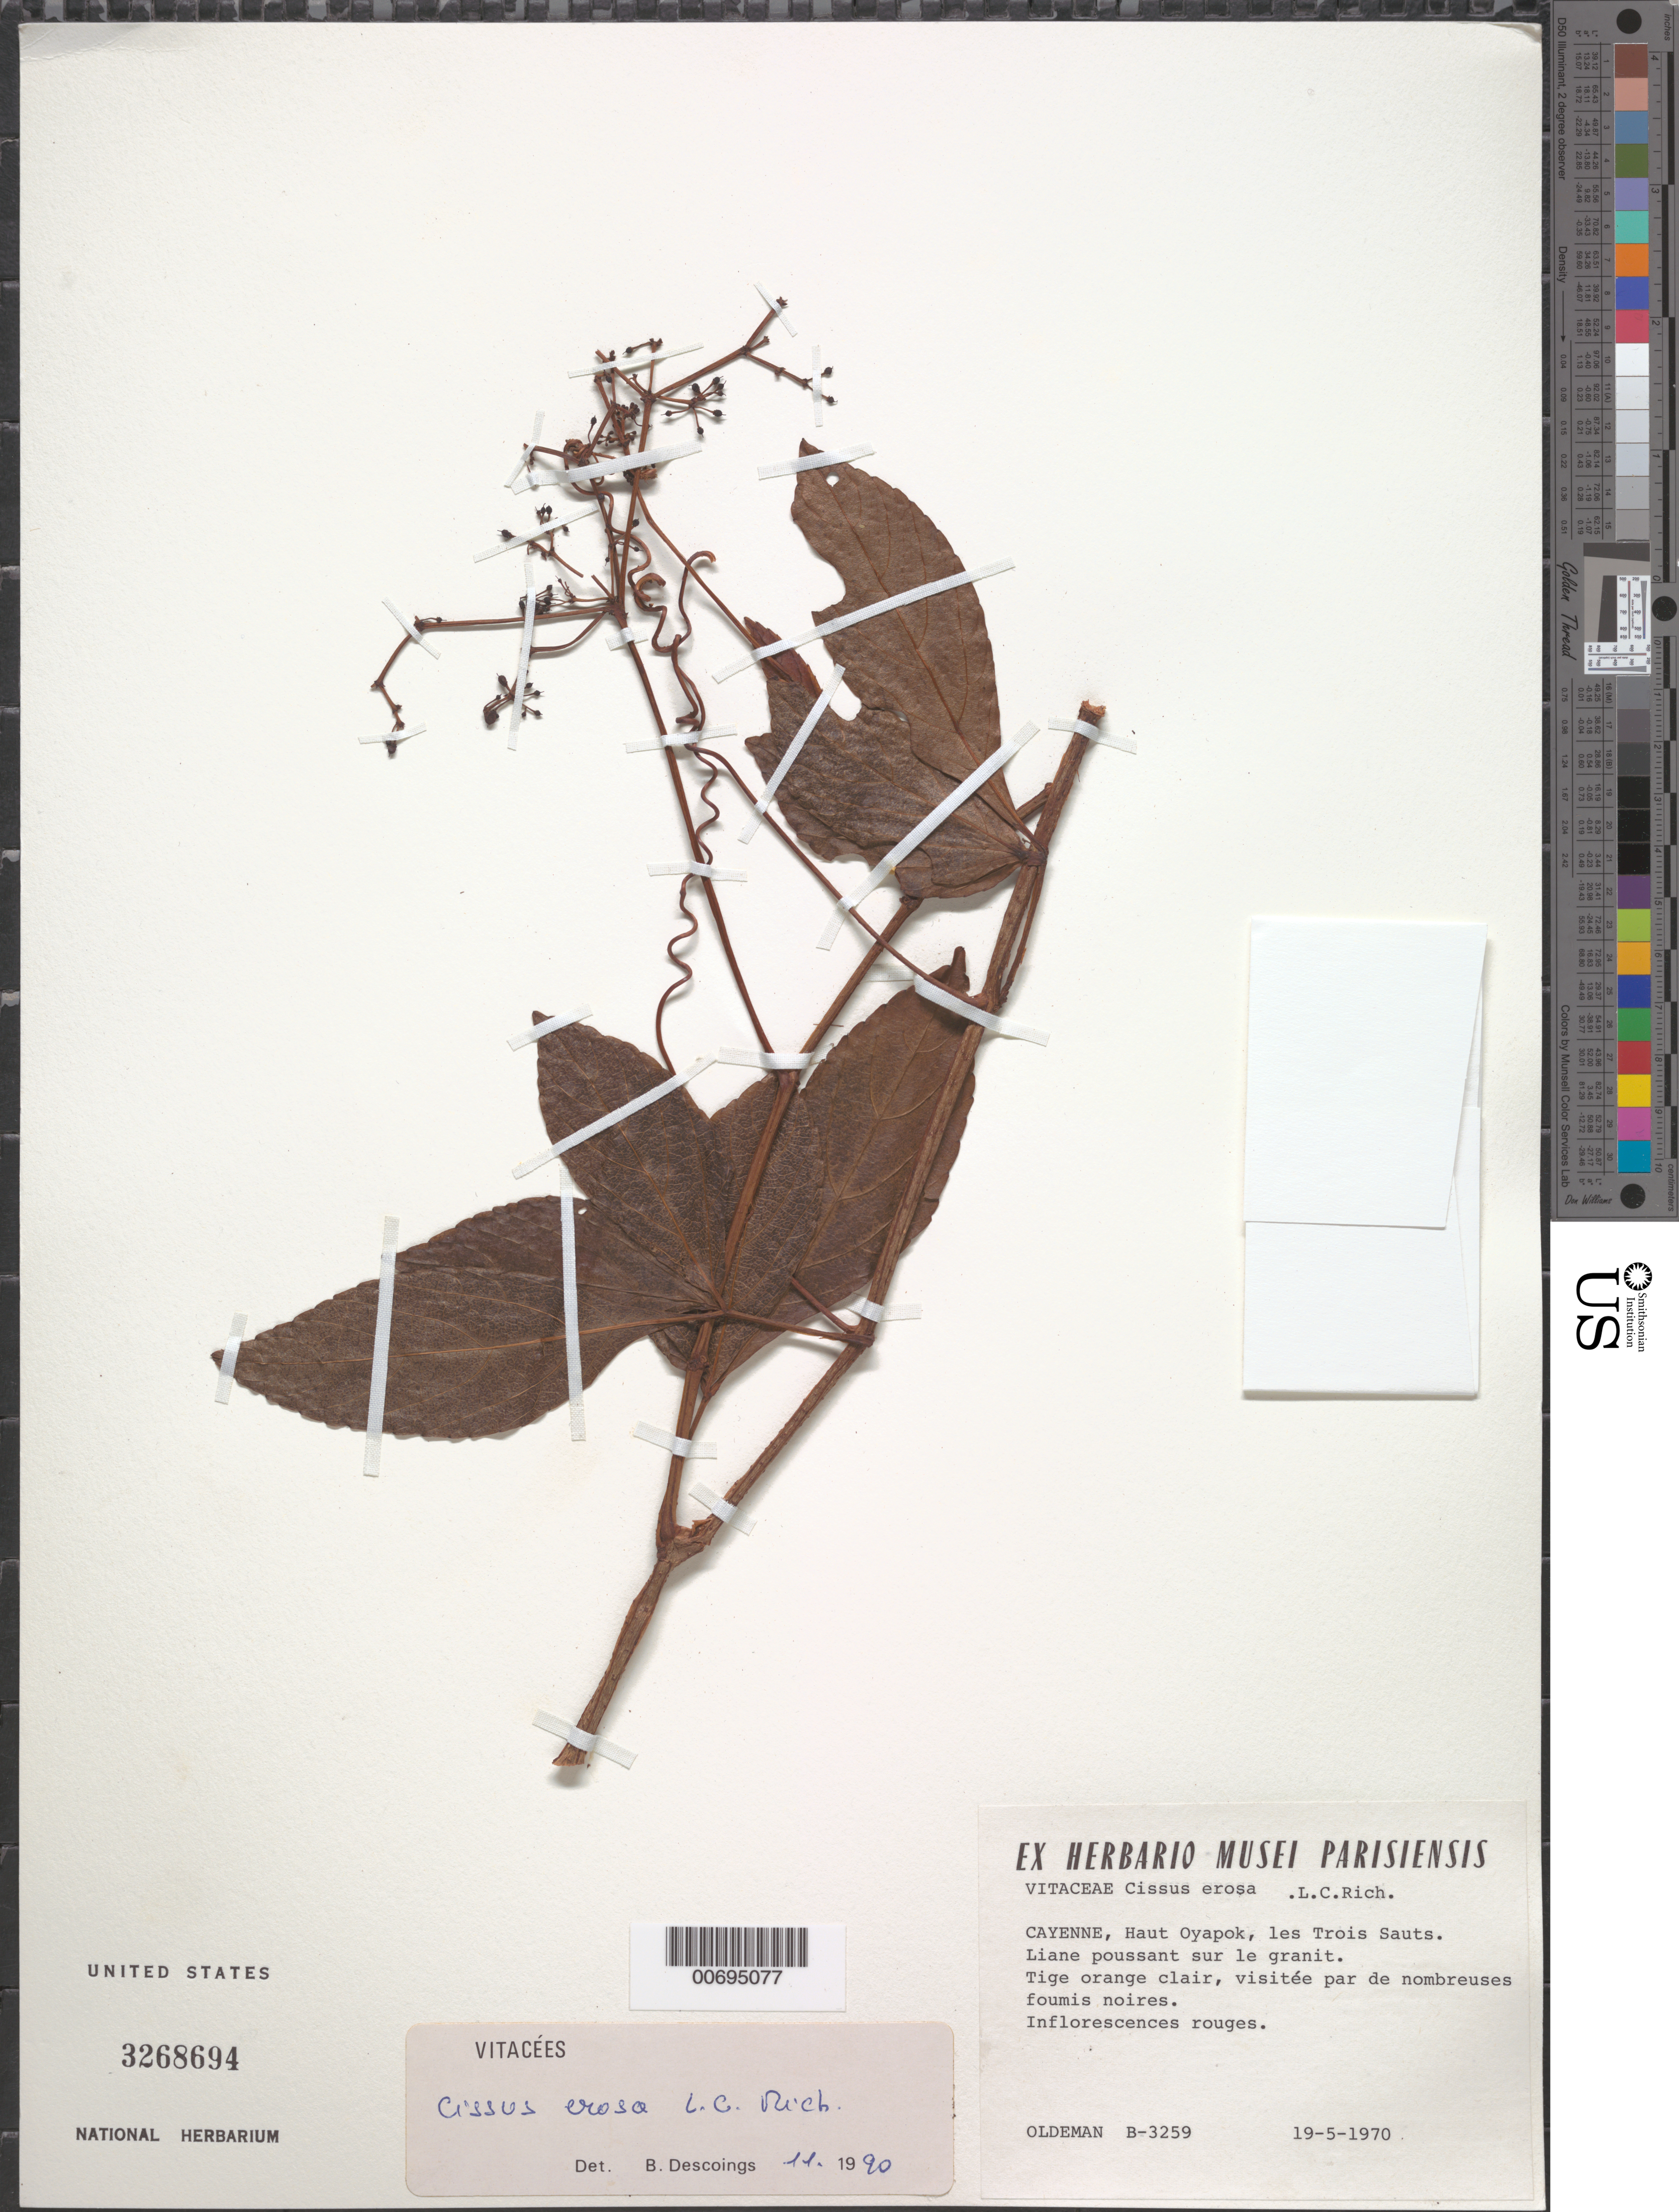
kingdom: Plantae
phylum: Tracheophyta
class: Magnoliopsida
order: Vitales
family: Vitaceae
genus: Cissus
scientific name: Cissus erosa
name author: Rich.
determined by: Descoings, B. M.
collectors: R. Oldeman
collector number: B 3259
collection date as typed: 19-May-70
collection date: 1970-05-19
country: French Guiana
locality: Trois Sauts, Haut Oyapock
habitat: Poussant sur le granite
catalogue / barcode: US 3268694